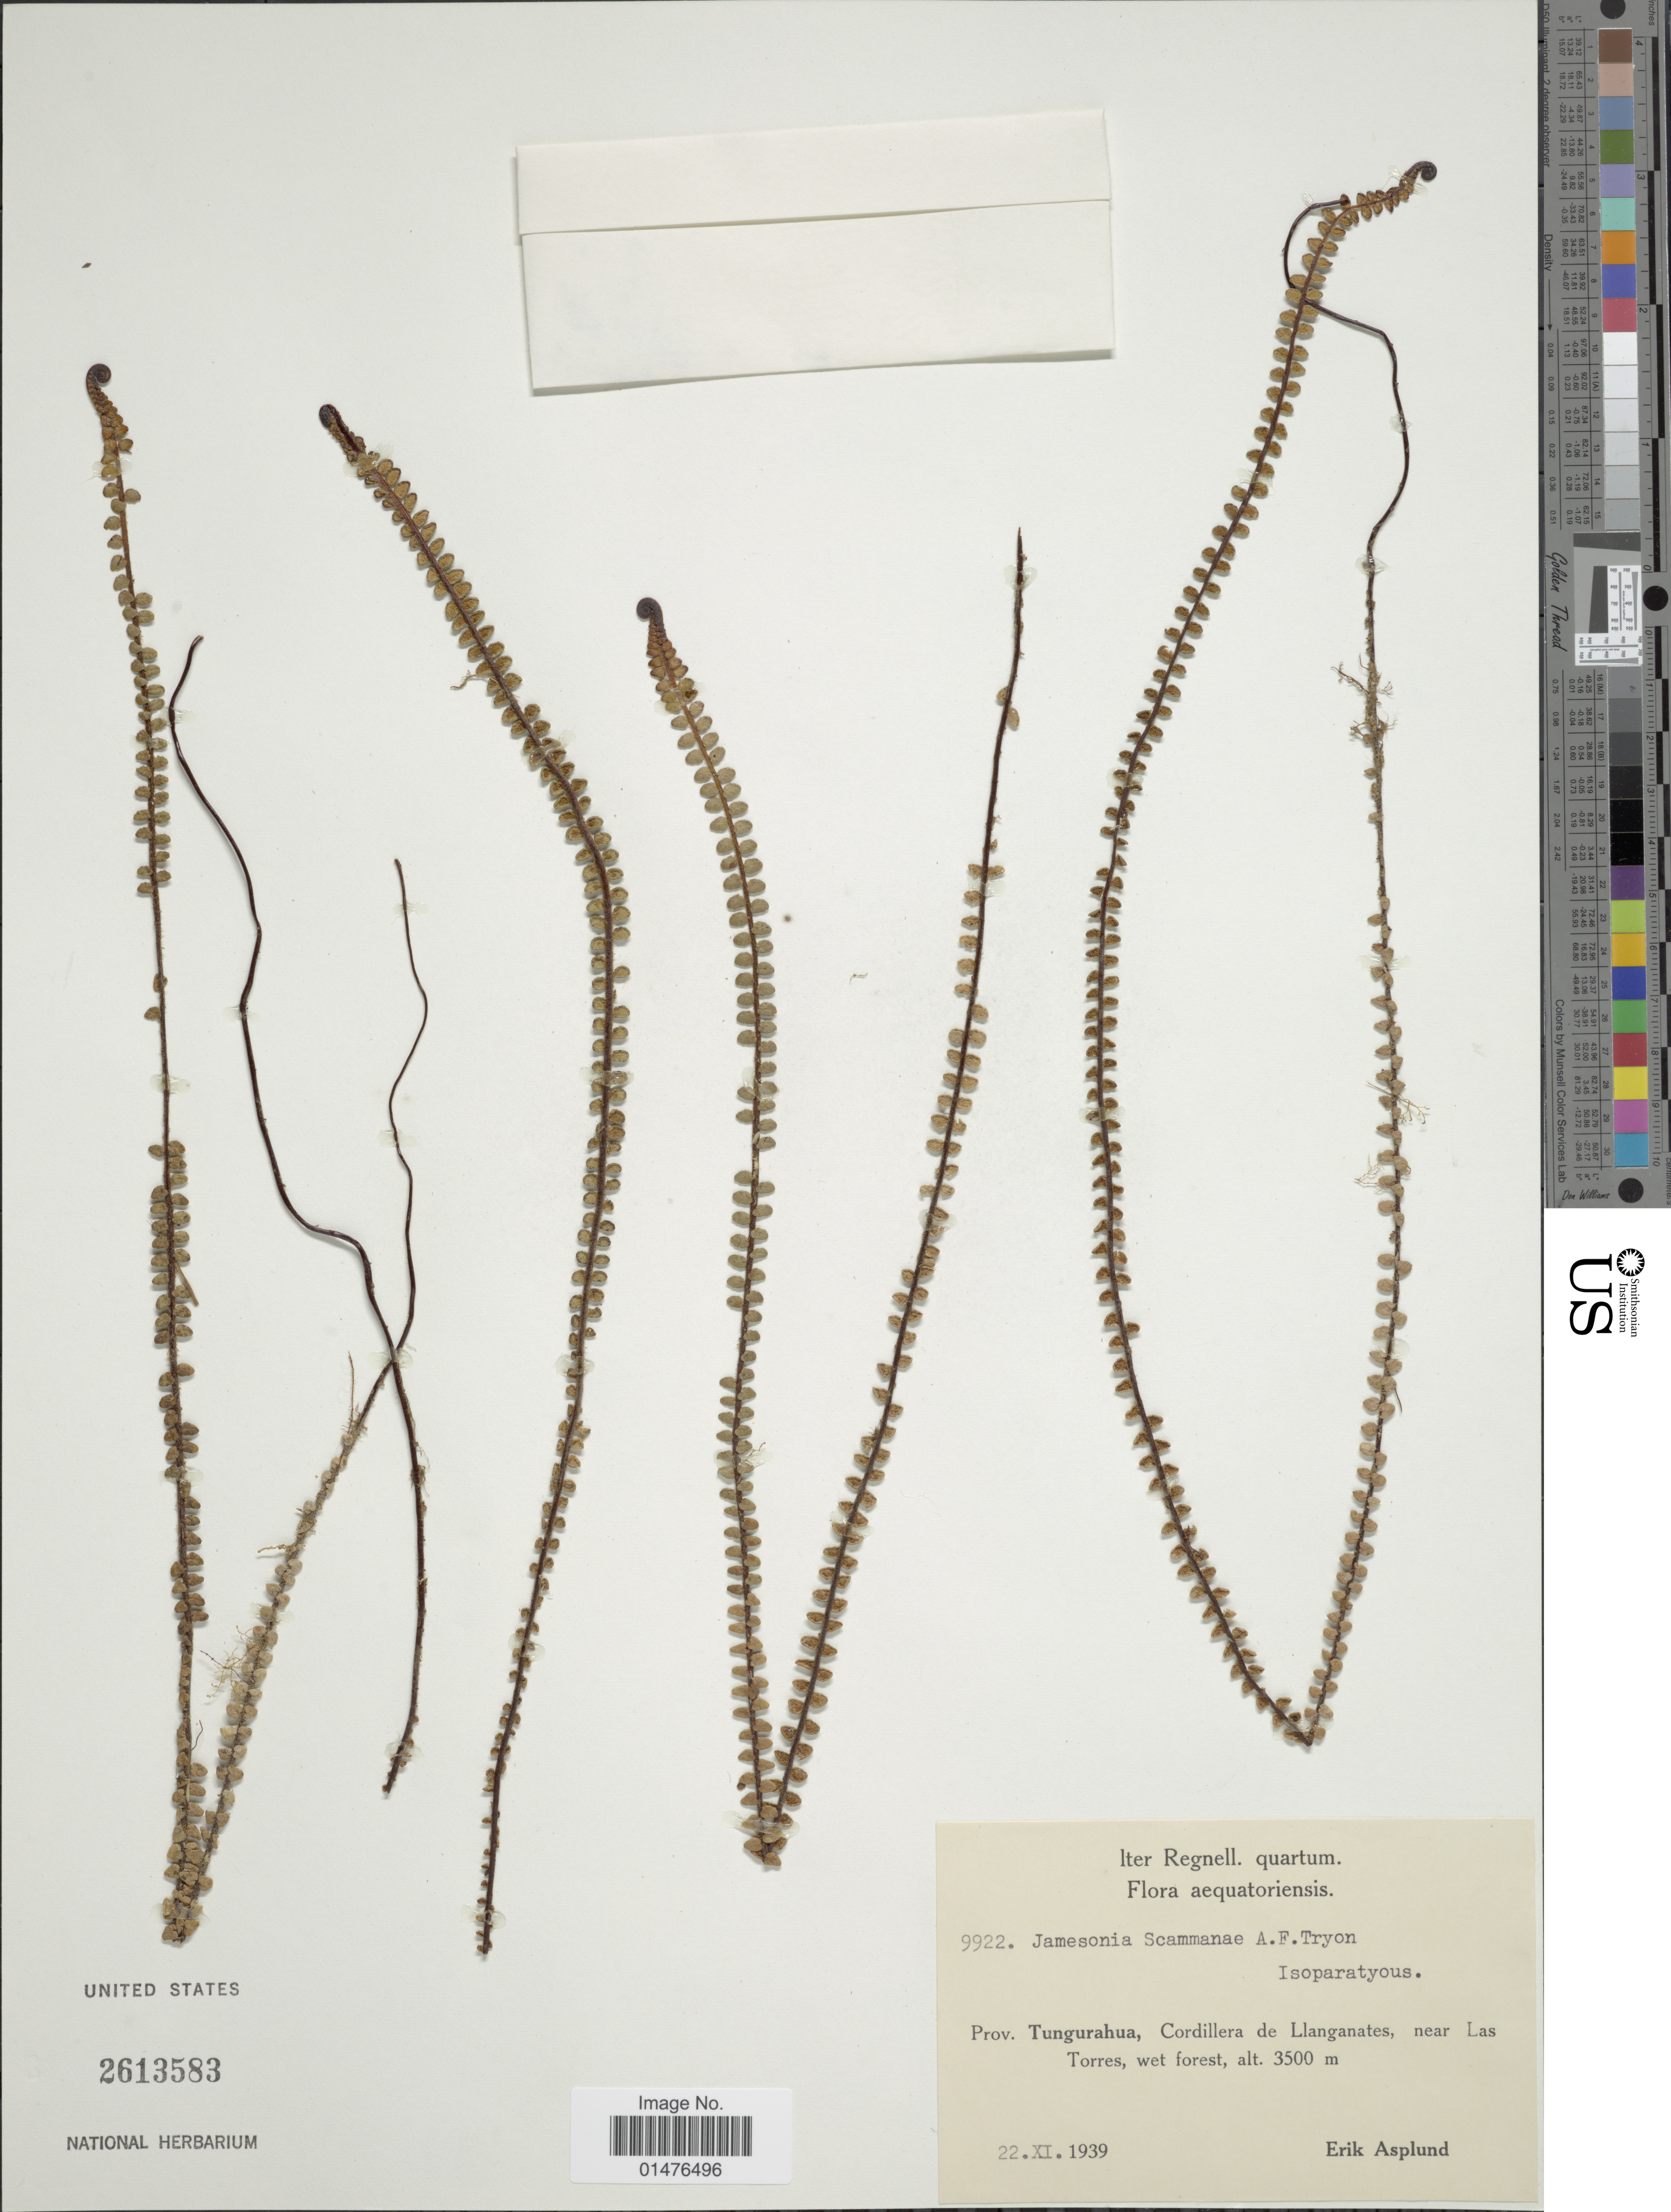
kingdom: Plantae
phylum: Tracheophyta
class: Polypodiopsida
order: Polypodiales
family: Pteridaceae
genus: Jamesonia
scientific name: Jamesonia scammanae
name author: A.F. Tryon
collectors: E. Asplund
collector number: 9922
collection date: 1939-11-22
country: Ecuador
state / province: Tungurahua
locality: Cordillera de Llanganates, near Las Torres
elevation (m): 3500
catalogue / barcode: US 2613583